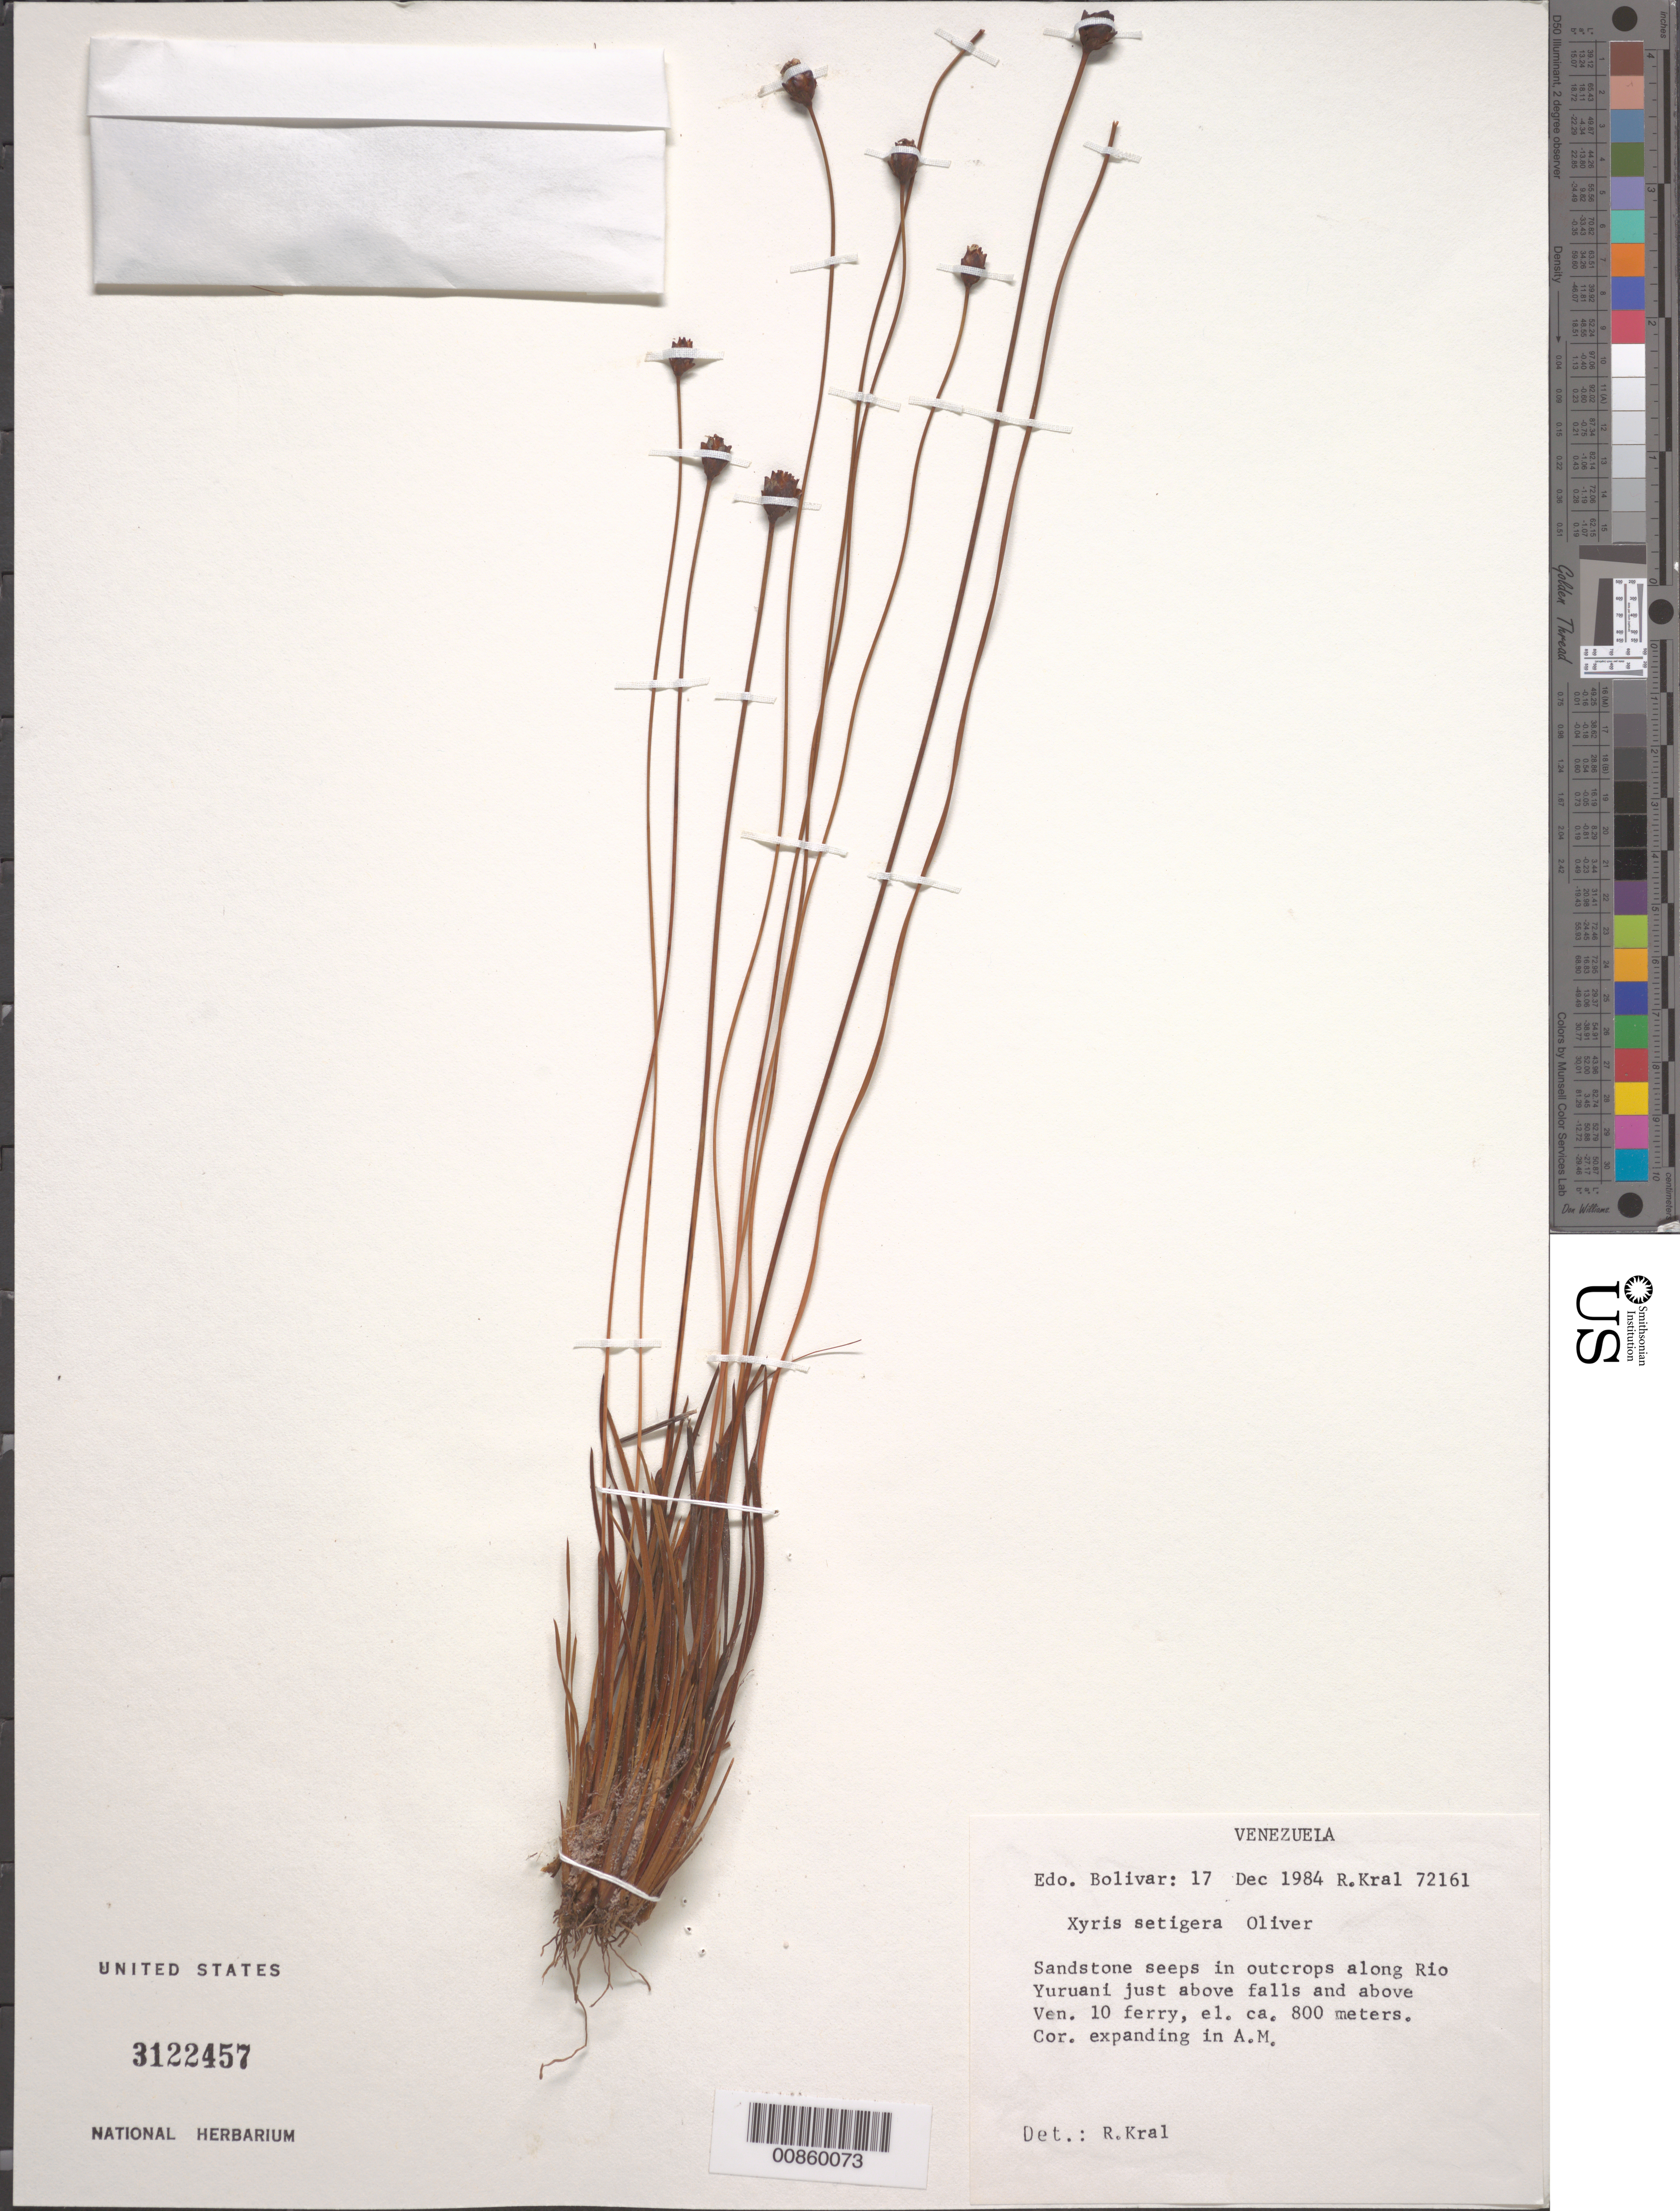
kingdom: Plantae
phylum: Tracheophyta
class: Liliopsida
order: Poales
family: Xyridaceae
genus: Xyris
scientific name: Xyris setigera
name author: Oliv.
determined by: Kral, Robert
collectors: R. Kral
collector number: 72161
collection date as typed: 17-Dec-84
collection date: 1984-12-17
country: Venezuela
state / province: Bolívar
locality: Río Yuruani, just above falls and above Ven. 10 ferry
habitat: Sandstone seeps in outcrops along river.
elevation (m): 800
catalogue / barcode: US 3122457